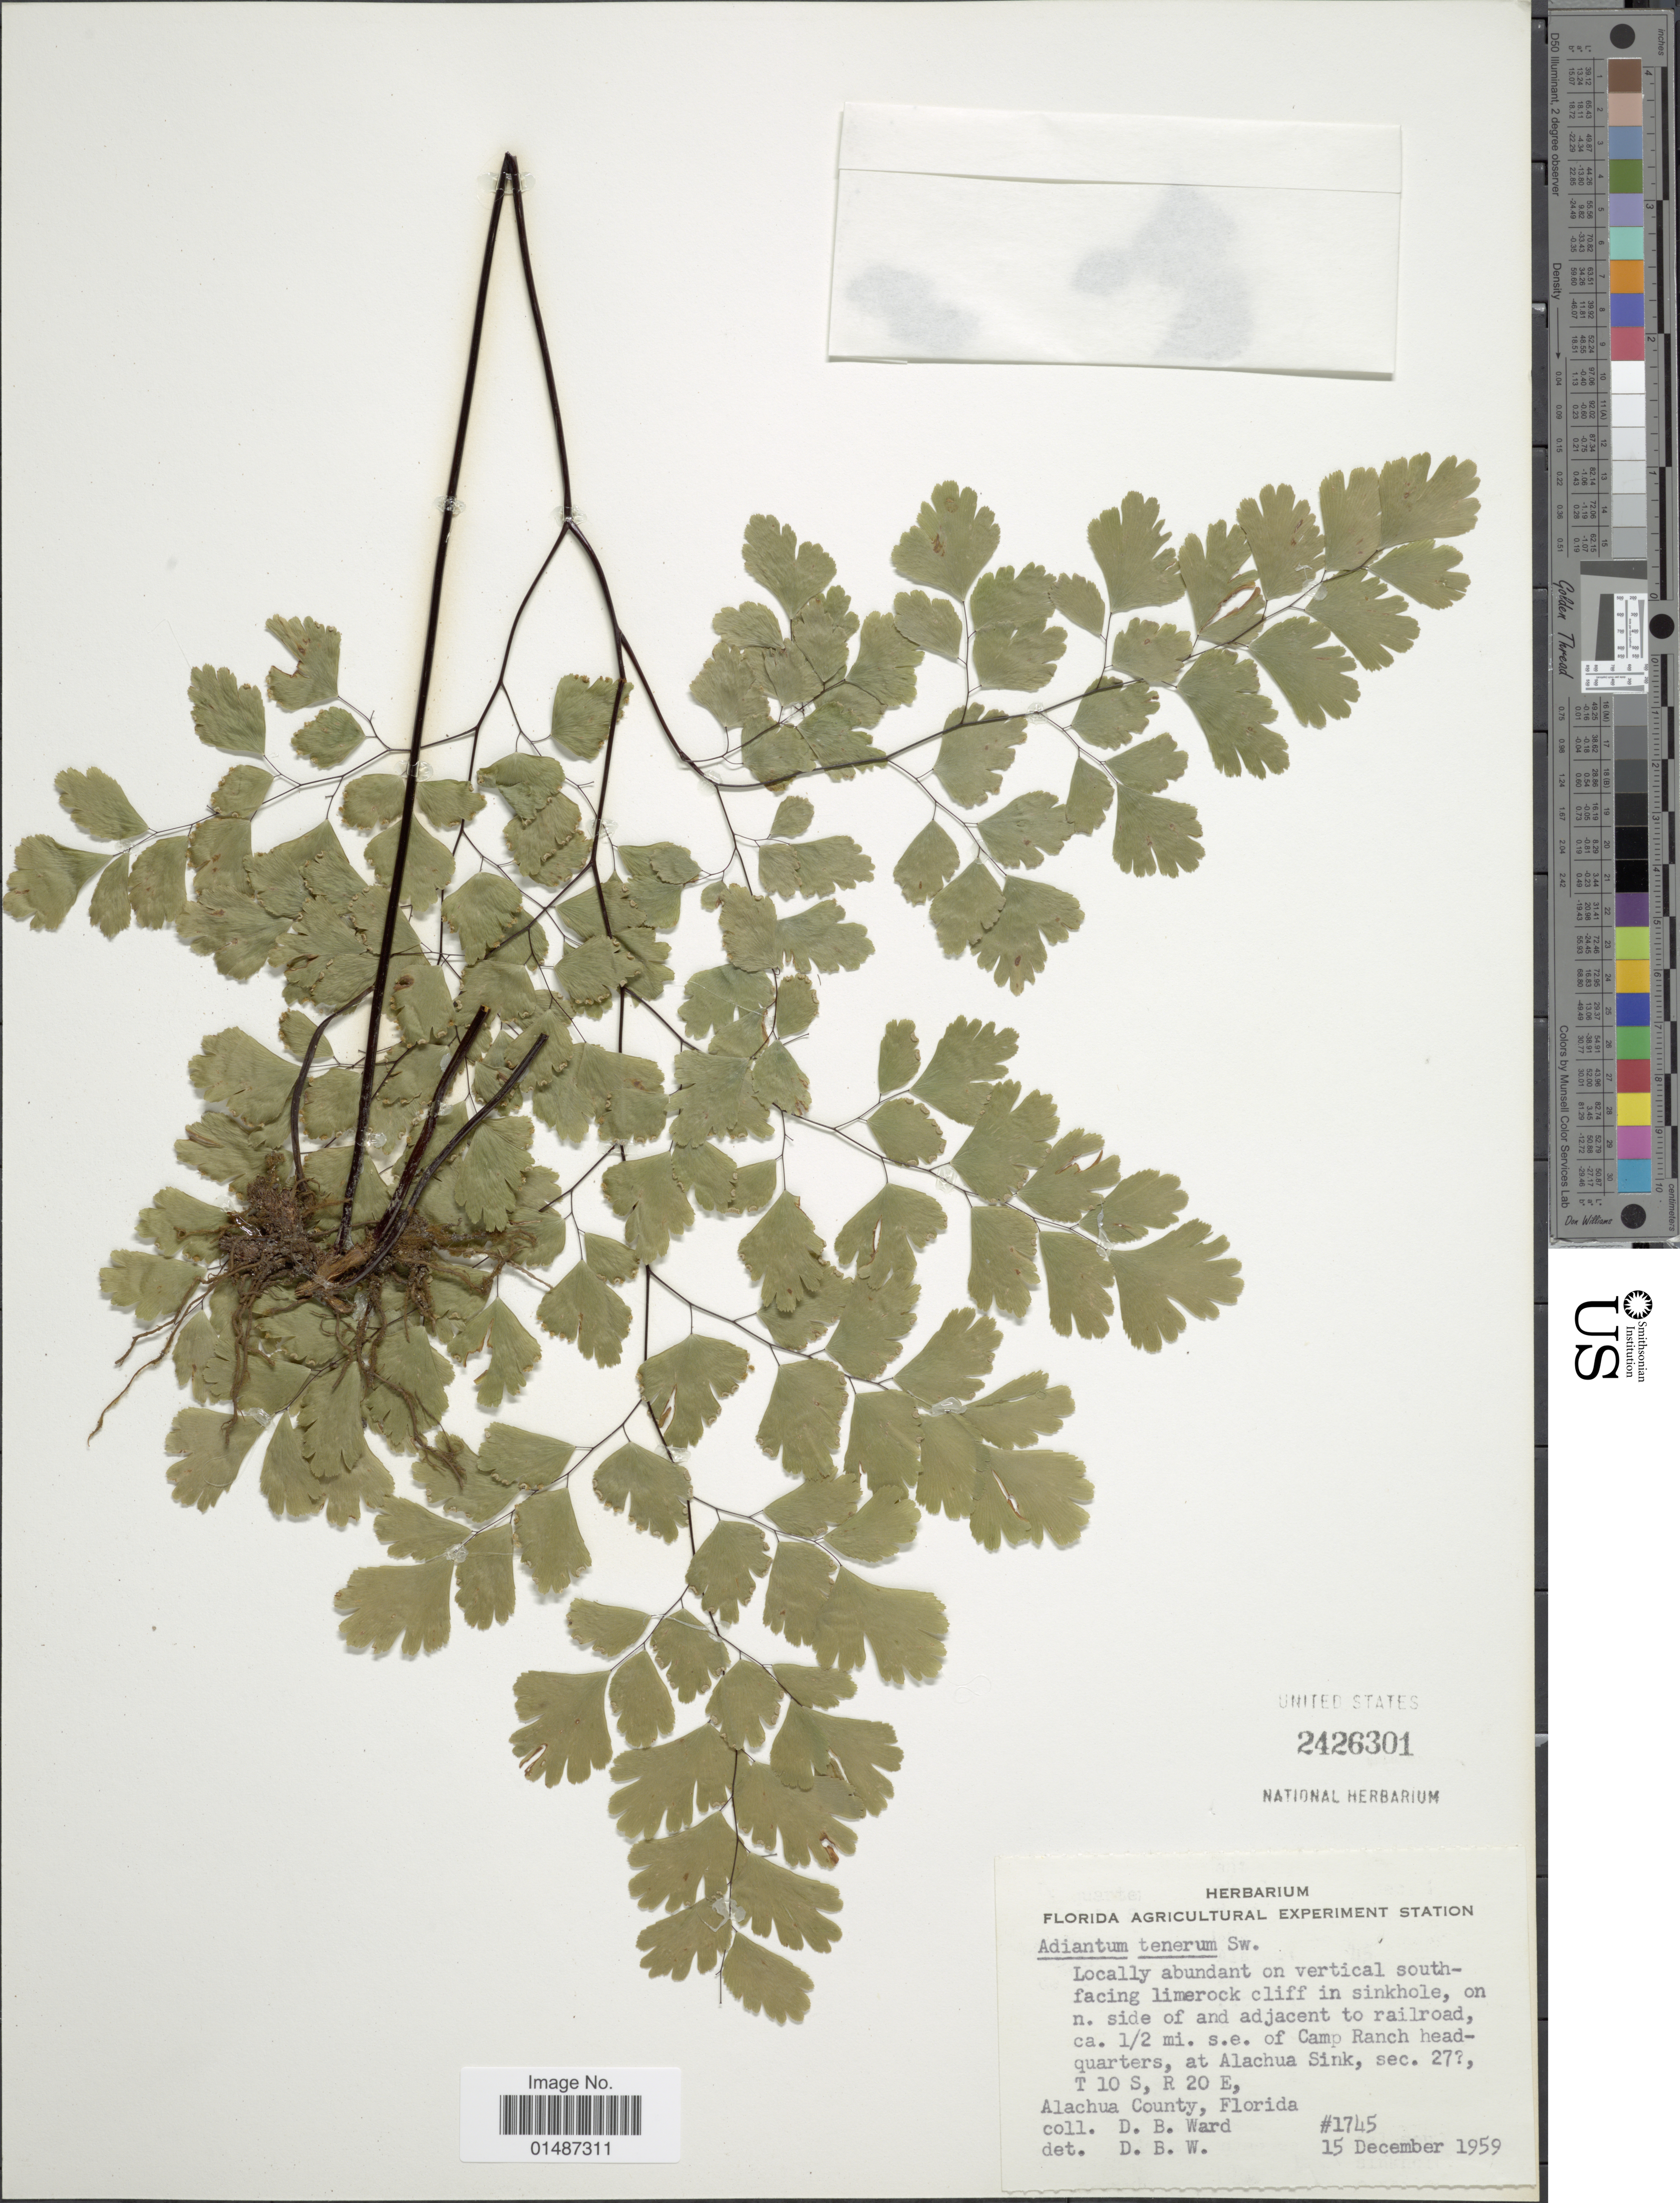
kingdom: Plantae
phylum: Tracheophyta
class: Polypodiopsida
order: Polypodiales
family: Pteridaceae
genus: Adiantum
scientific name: Adiantum tenerum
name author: Sw.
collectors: D. B. Ward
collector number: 1745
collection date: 1959-12-15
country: United States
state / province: Florida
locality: On n. side of and adjacent to railroad, ca. 1/2 mi. s.e. of Camp Ranch headquarters, at Alachua Sink, sec. 27 [unsure placement], T 10 S, R 20 E, Alachua County.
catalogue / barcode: US 2426301